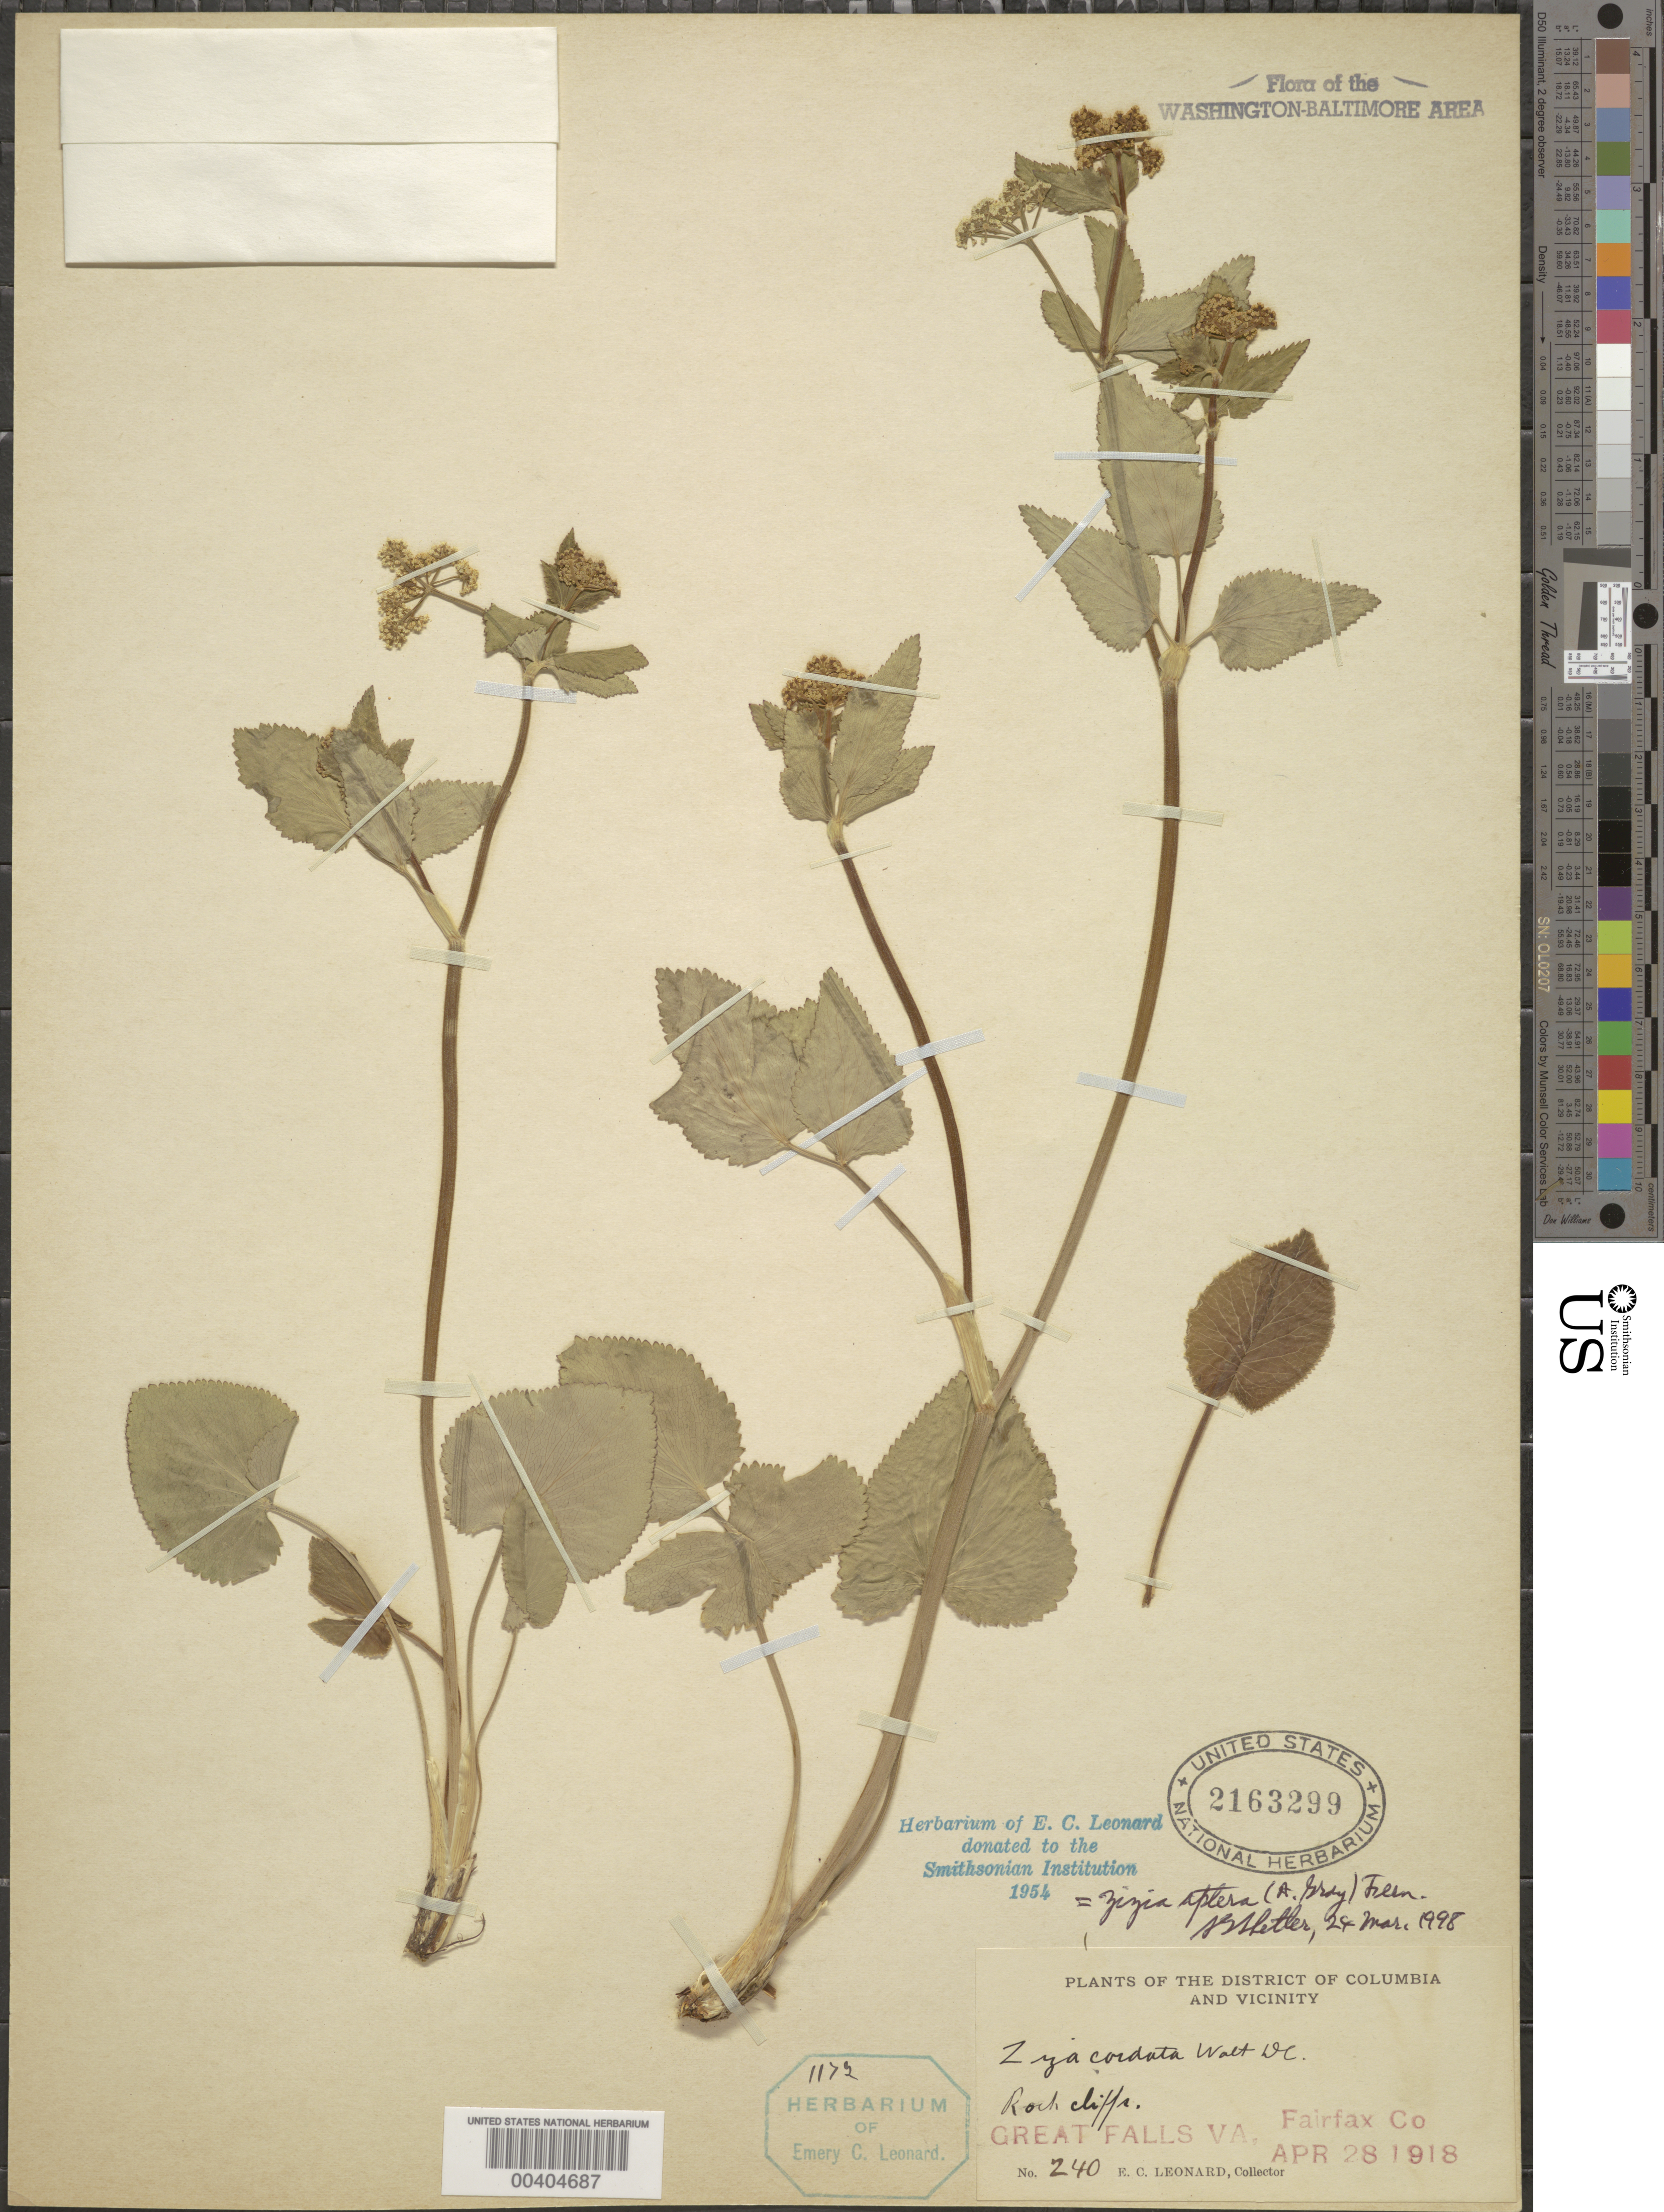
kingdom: Plantae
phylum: Tracheophyta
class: Magnoliopsida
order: Apiales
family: Apiaceae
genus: Zizia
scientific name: Zizia aptera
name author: (A. Gray) Fernald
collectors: E. C. Leonard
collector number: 240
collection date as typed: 28 Apr 1918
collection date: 1918-04-28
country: United States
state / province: Virginia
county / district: Fairfax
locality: Great Falls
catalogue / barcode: US 2163299